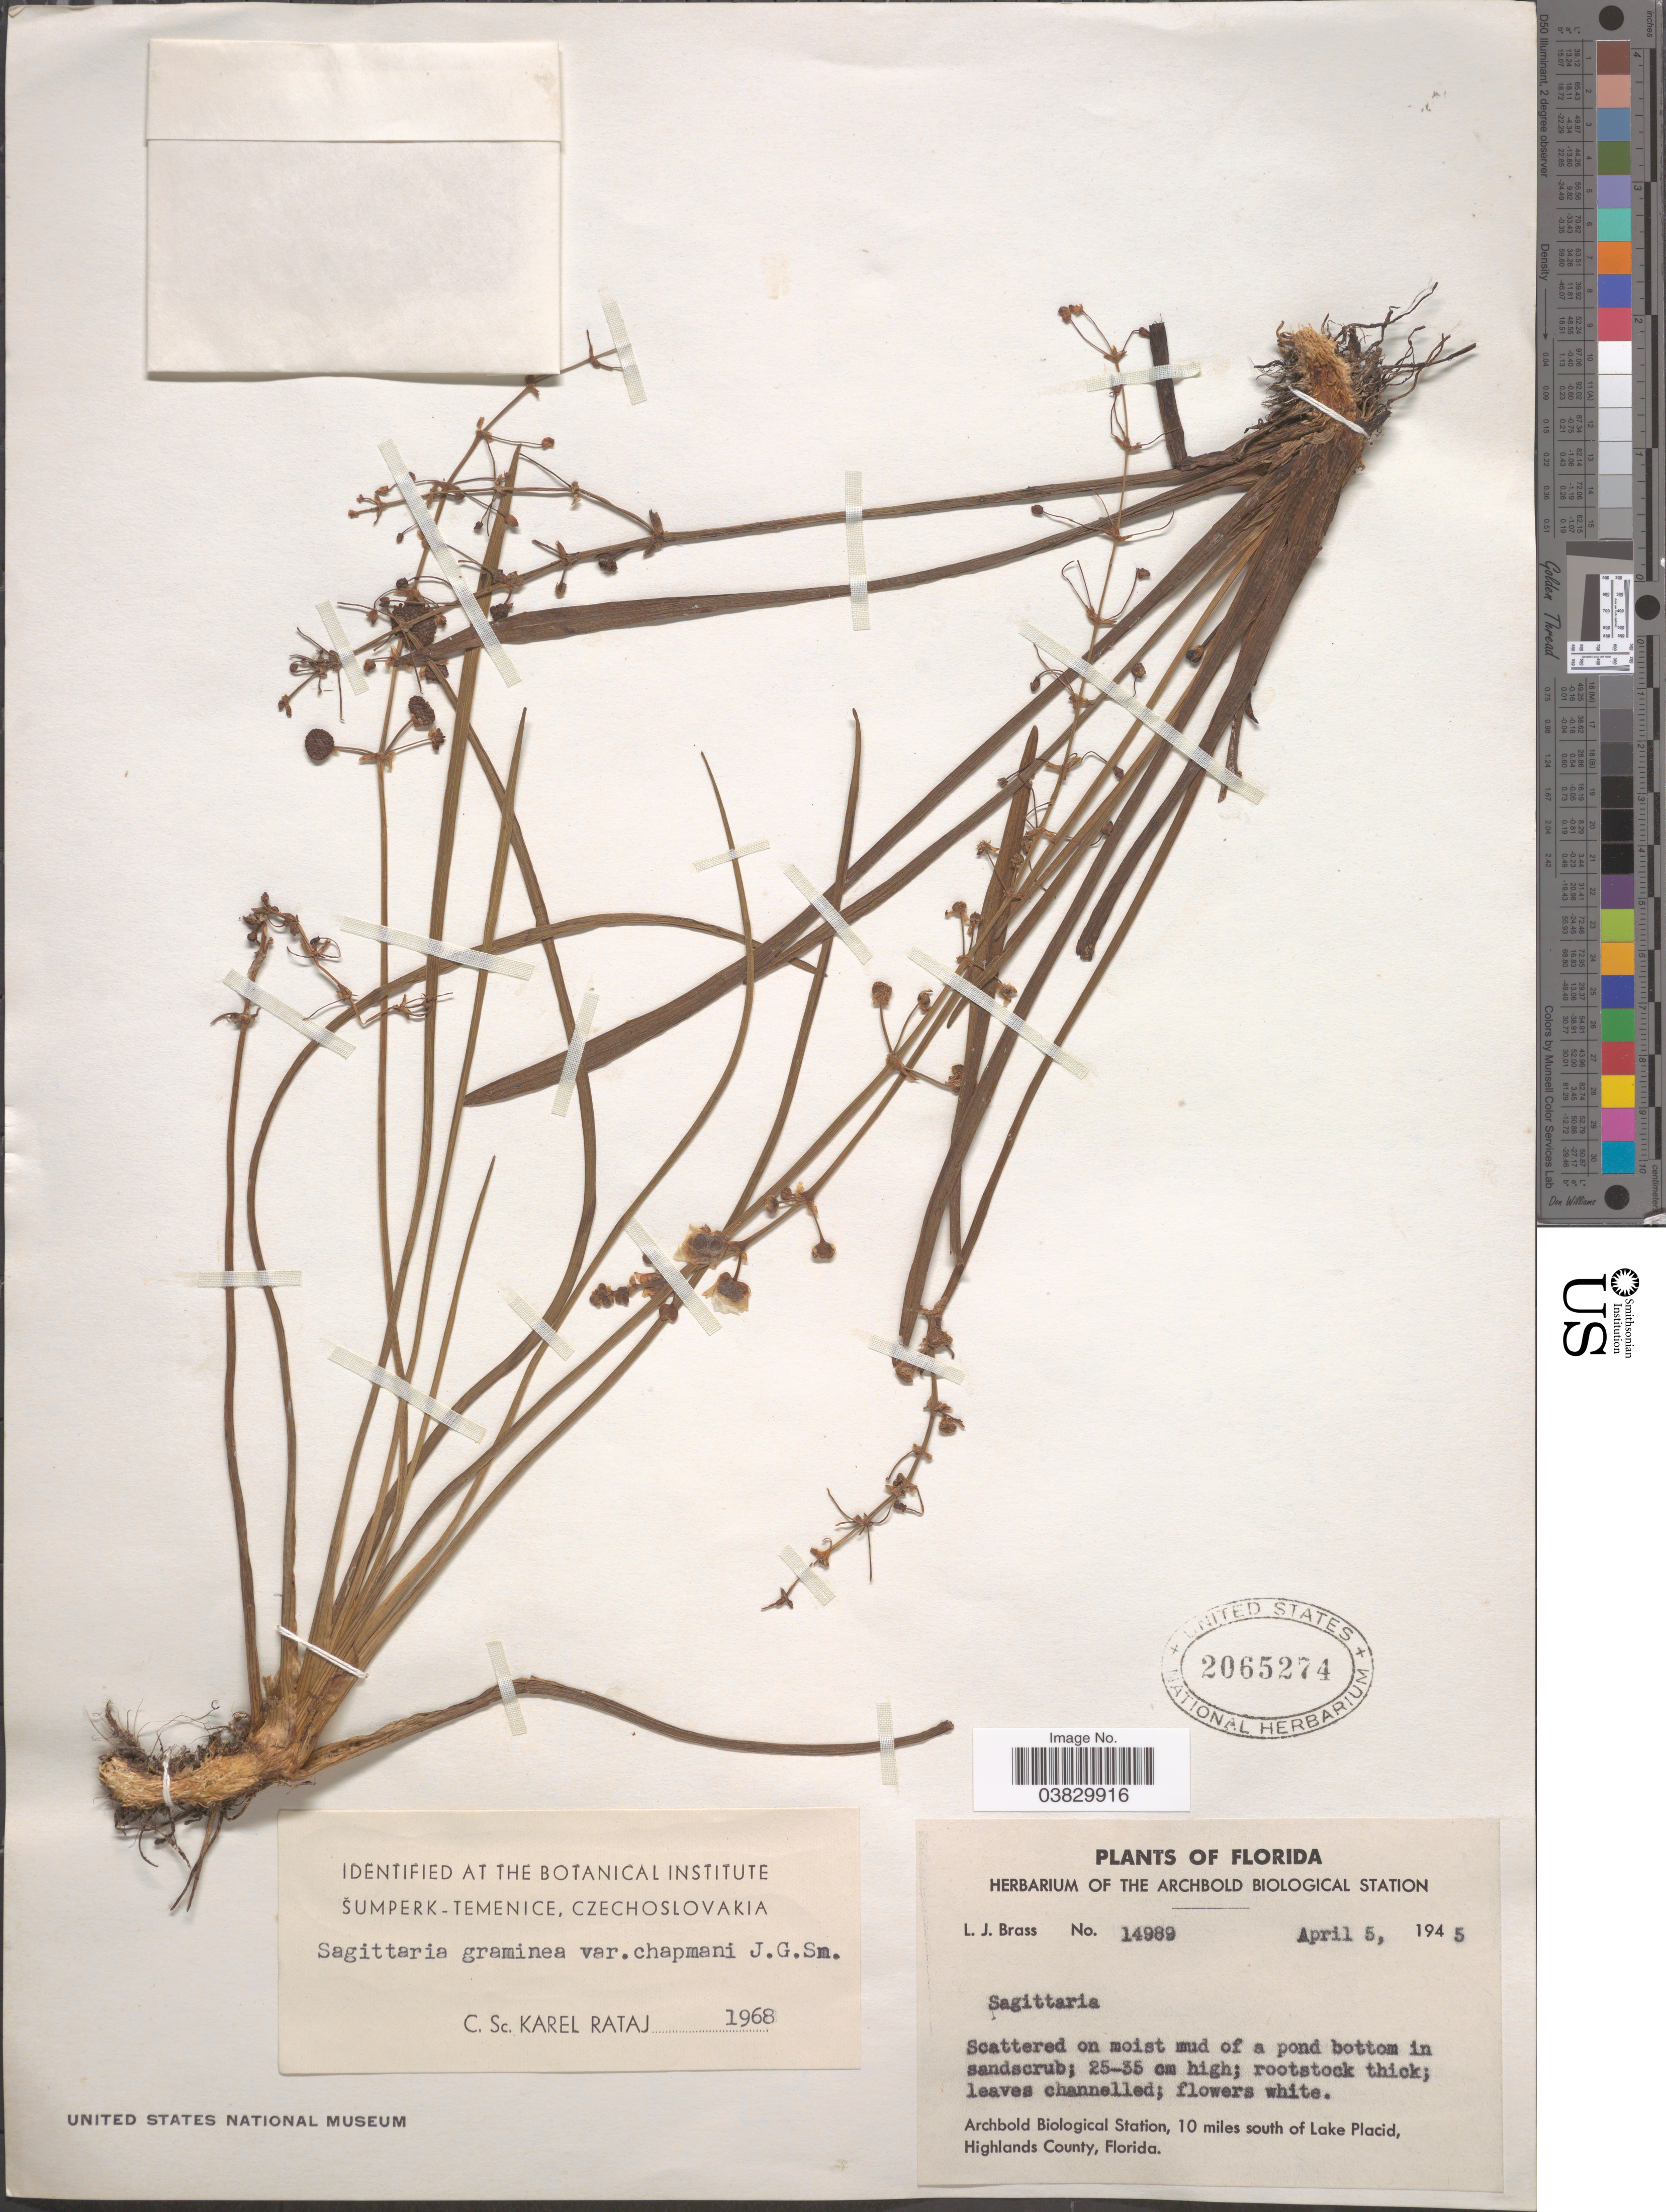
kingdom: Plantae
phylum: Tracheophyta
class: Liliopsida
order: Alismatales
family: Alismataceae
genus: Sagittaria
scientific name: Sagittaria graminea var. chapmanii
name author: J.G. Sm.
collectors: L. J. Brass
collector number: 14989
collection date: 1945-04-05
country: United States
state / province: Florida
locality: Archbold Biological Station, 10 miles south of Lake Placid, Highlands County.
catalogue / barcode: US 2065274